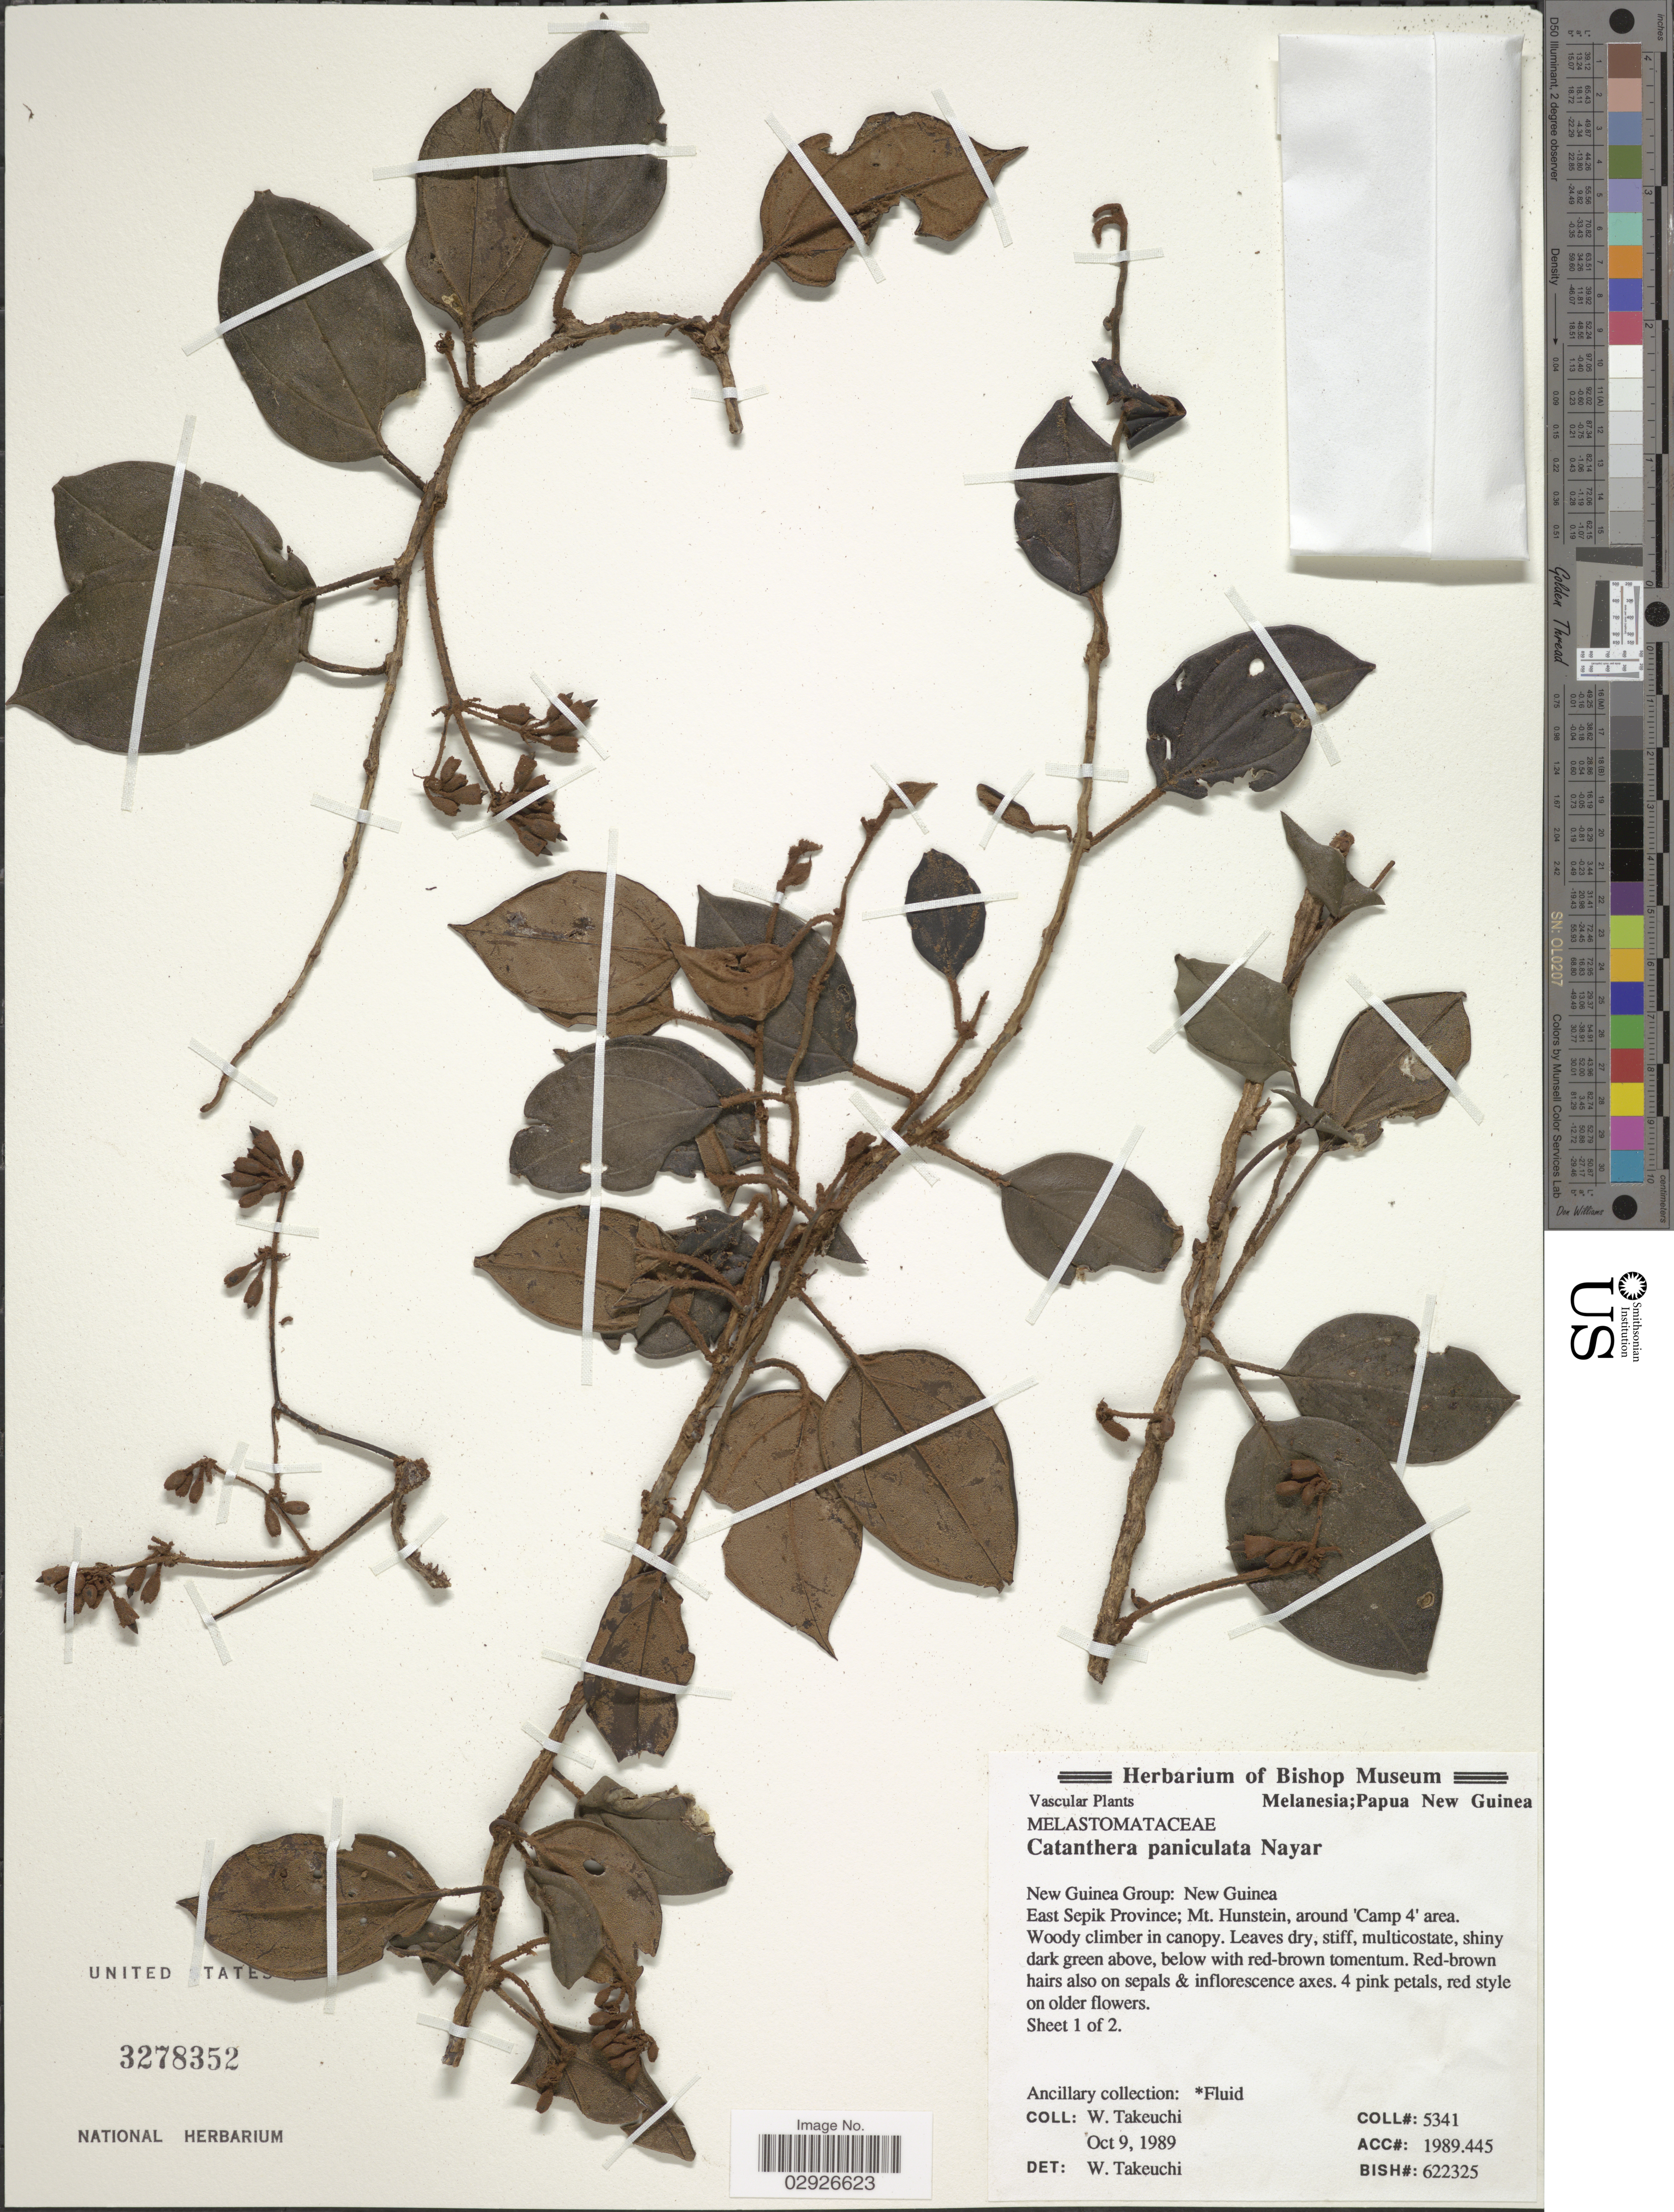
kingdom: Plantae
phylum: Tracheophyta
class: Magnoliopsida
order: Myrtales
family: Melastomataceae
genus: Catanthera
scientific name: Catanthera paniculata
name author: (M.P. Nayar) M.P. Nayar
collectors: W. Takeuchi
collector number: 5341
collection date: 1989-10-09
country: Papua New Guinea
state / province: East Sepik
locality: New Guinea Group: New Guinea. Mt. Hunstein, around 'Camp 4' area.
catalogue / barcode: US 3278352